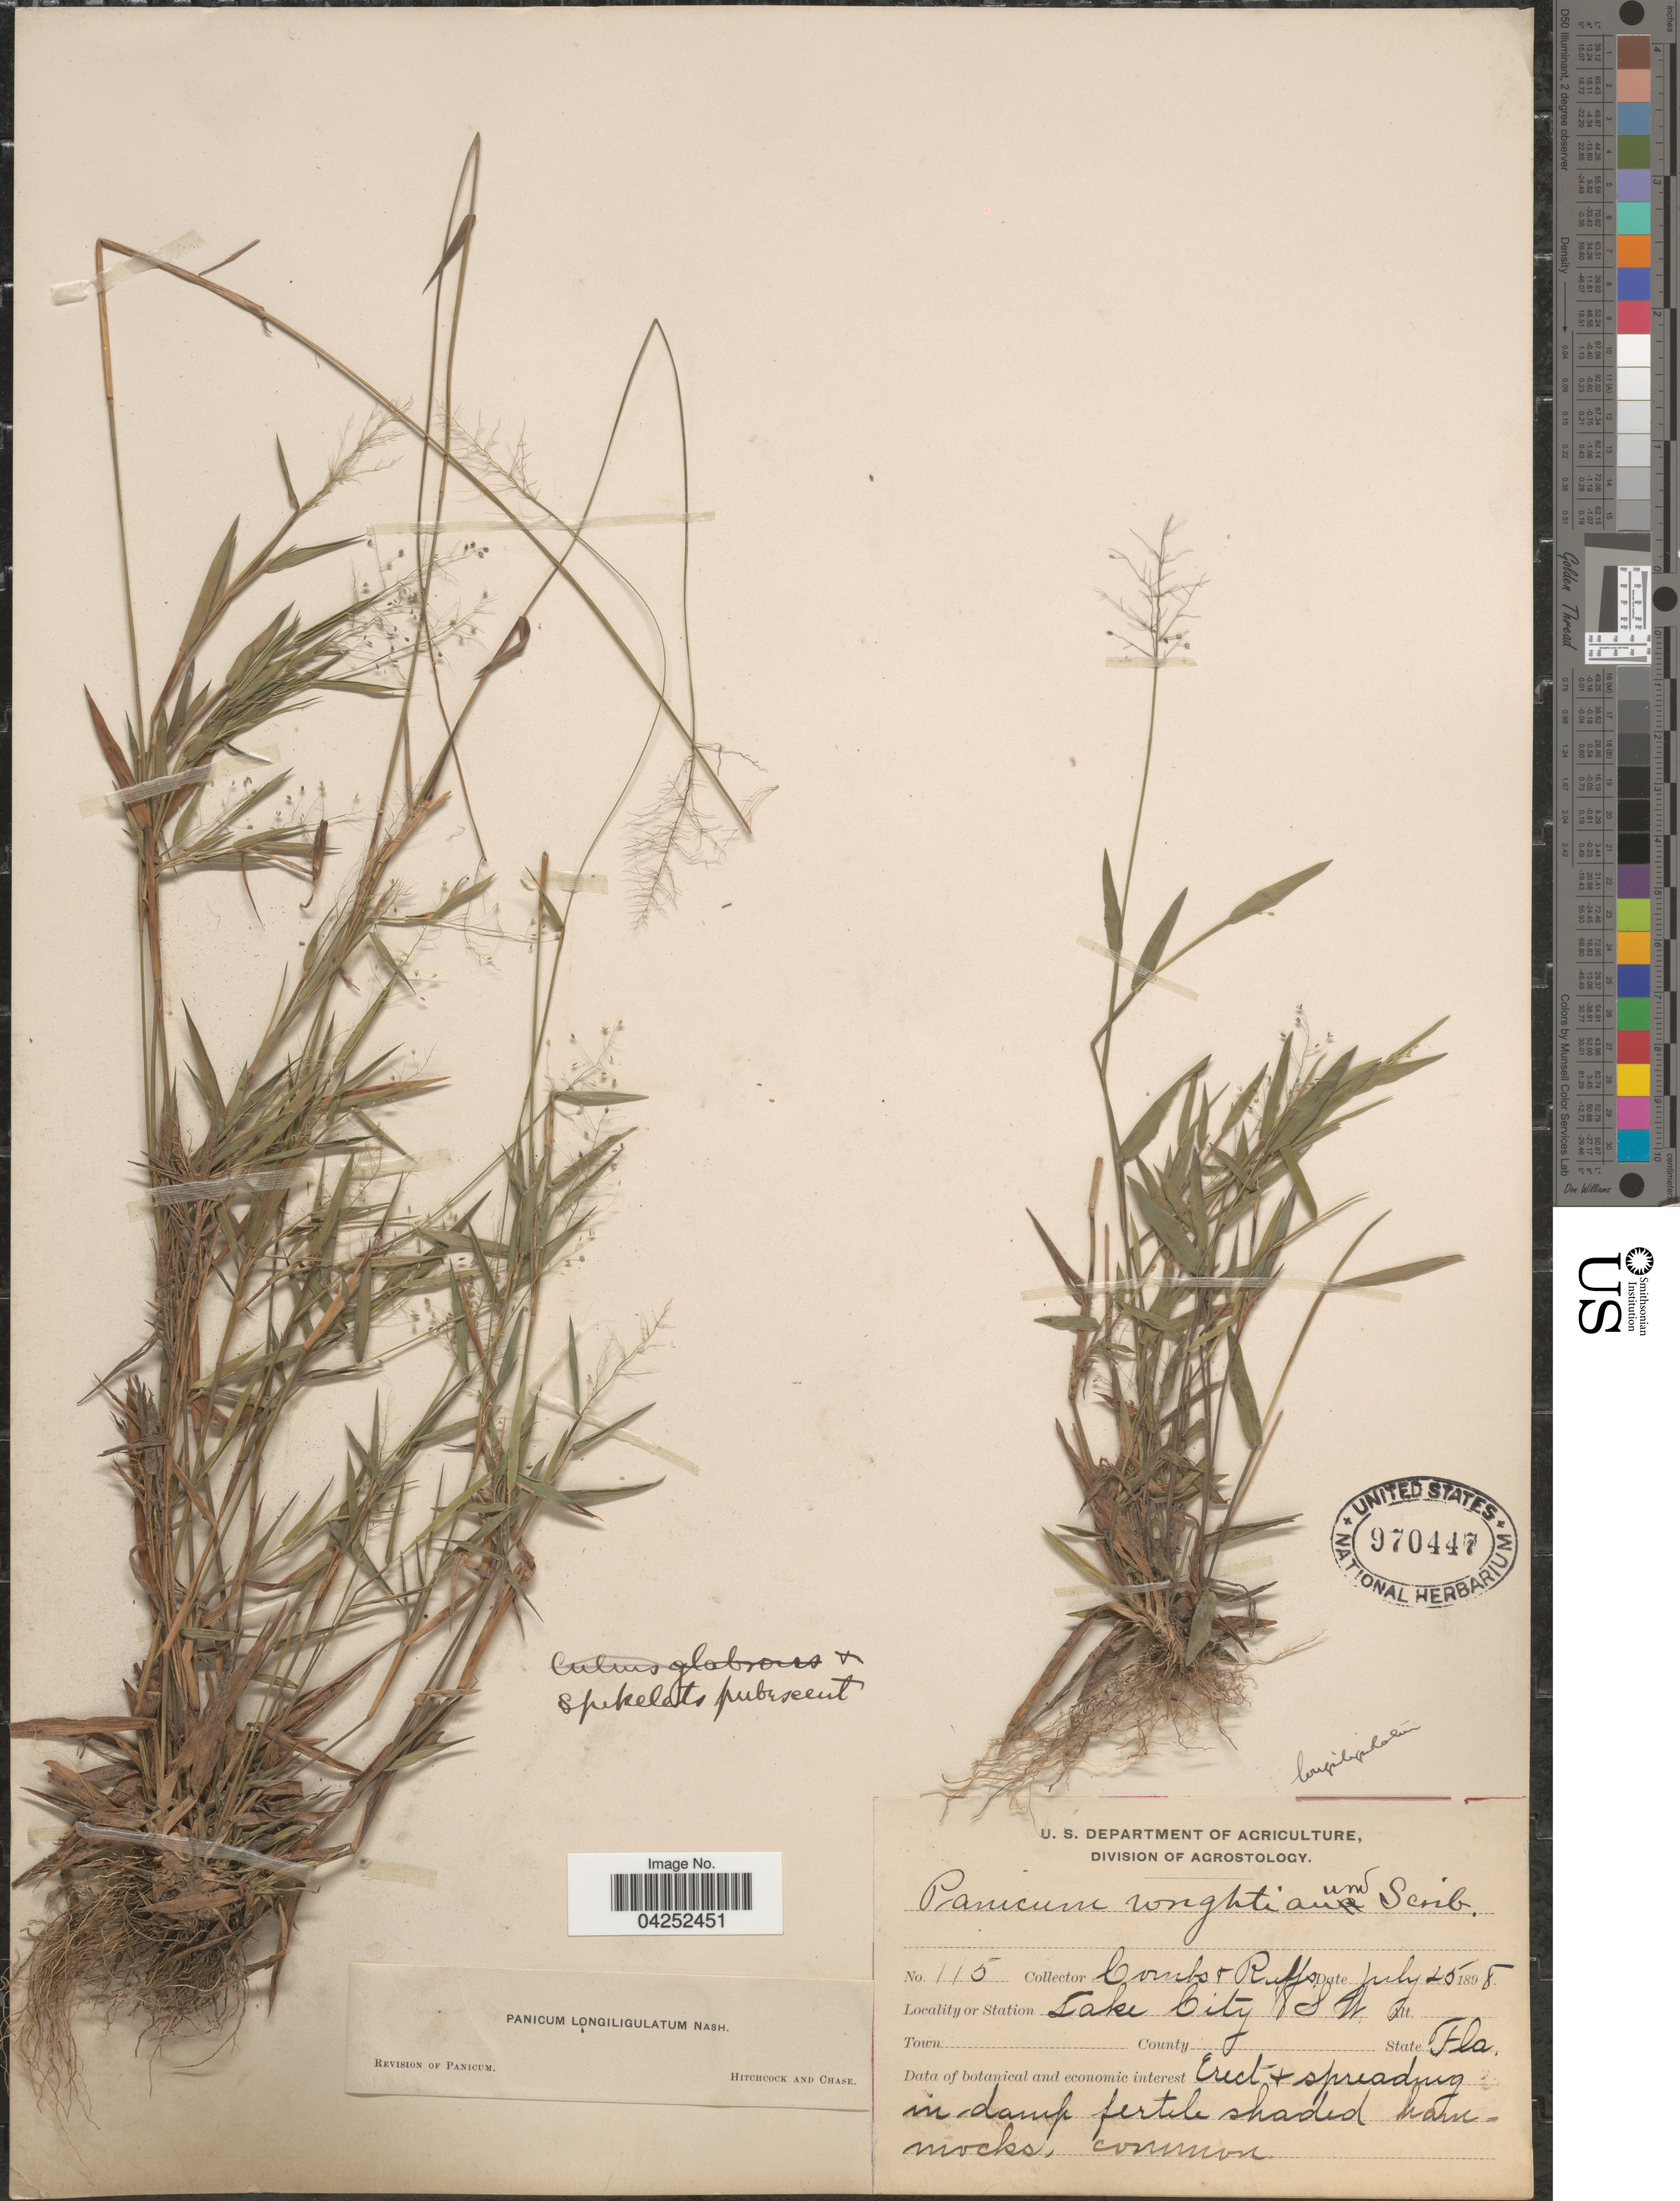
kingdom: Plantae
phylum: Tracheophyta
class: Liliopsida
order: Poales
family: Poaceae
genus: Dichanthelium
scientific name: Dichanthelium bicknellii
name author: (Nash) LeBlond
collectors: -. Combs & Rolfs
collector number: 115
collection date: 1898-07-25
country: United States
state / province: Florida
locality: Lake City. SW.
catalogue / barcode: US 970447